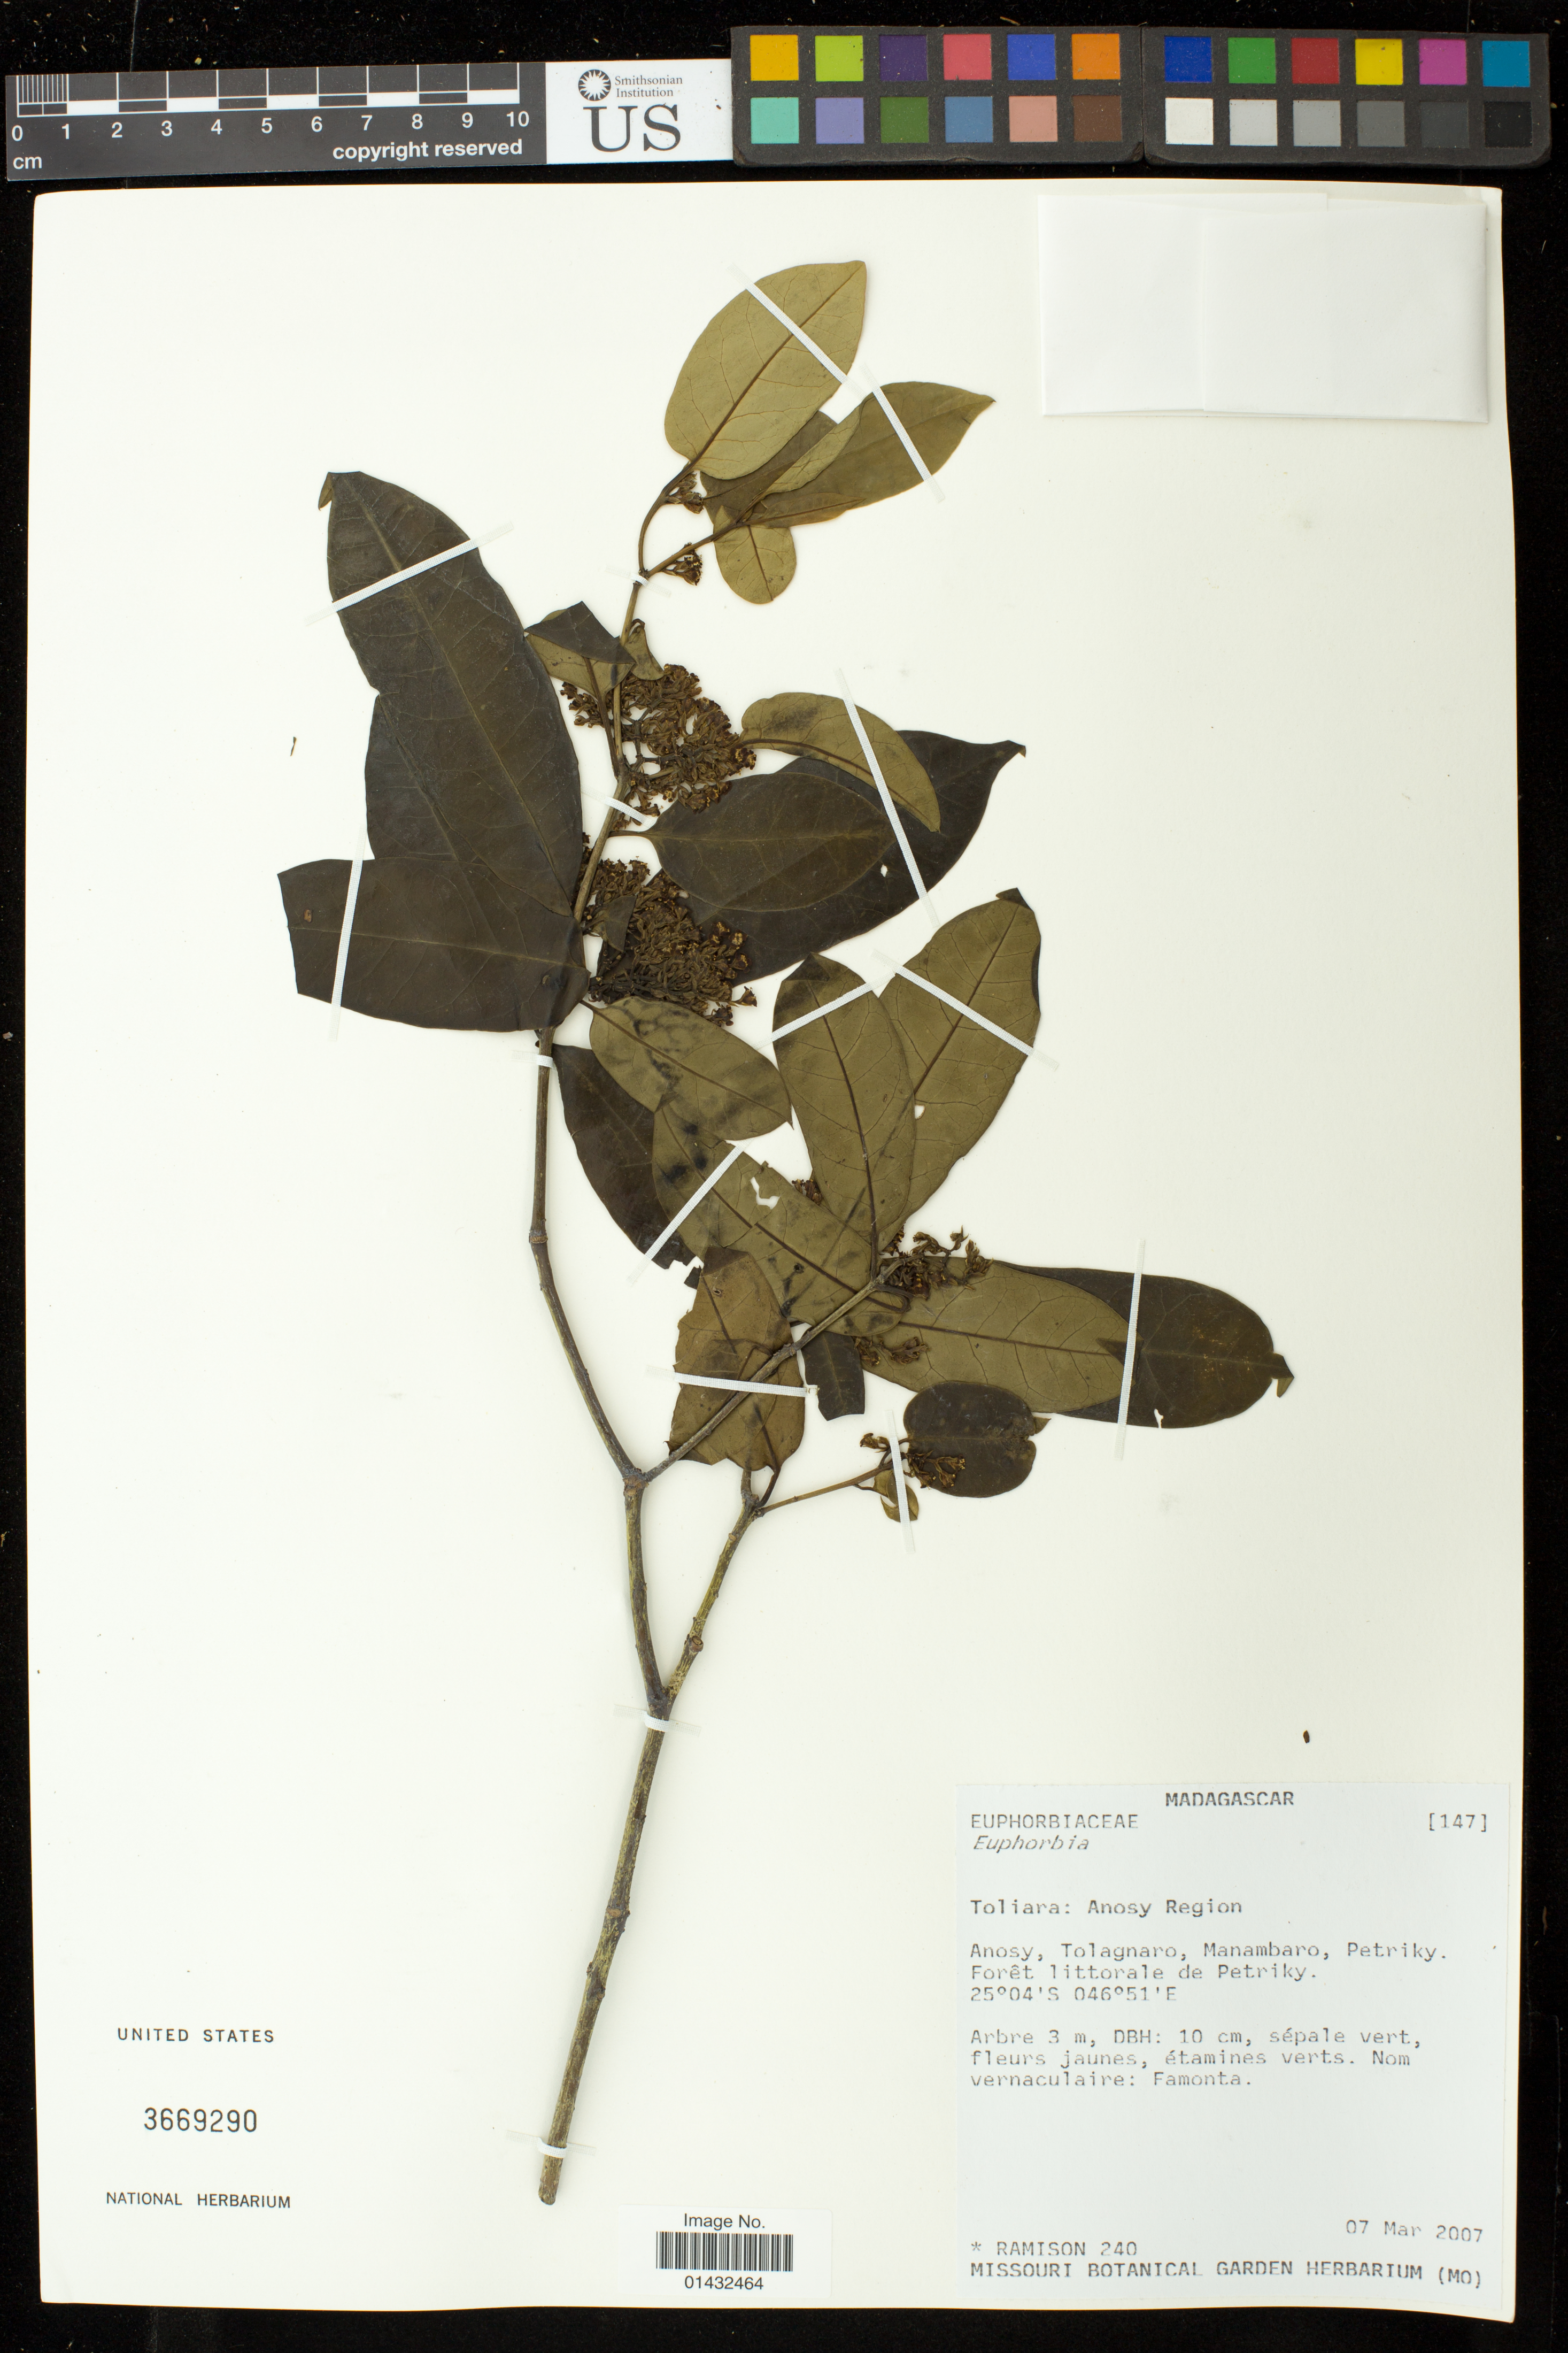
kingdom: Plantae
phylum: Tracheophyta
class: Magnoliopsida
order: Malpighiales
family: Euphorbiaceae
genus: Euphorbia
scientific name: Euphorbia sp.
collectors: R. Ramison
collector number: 240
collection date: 2007-03-07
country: Madagascar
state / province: Anosy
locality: Anosy, Tolagnaro, Manambaro, Petriky. Forêt littorale de Petriky.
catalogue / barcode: US 3669290